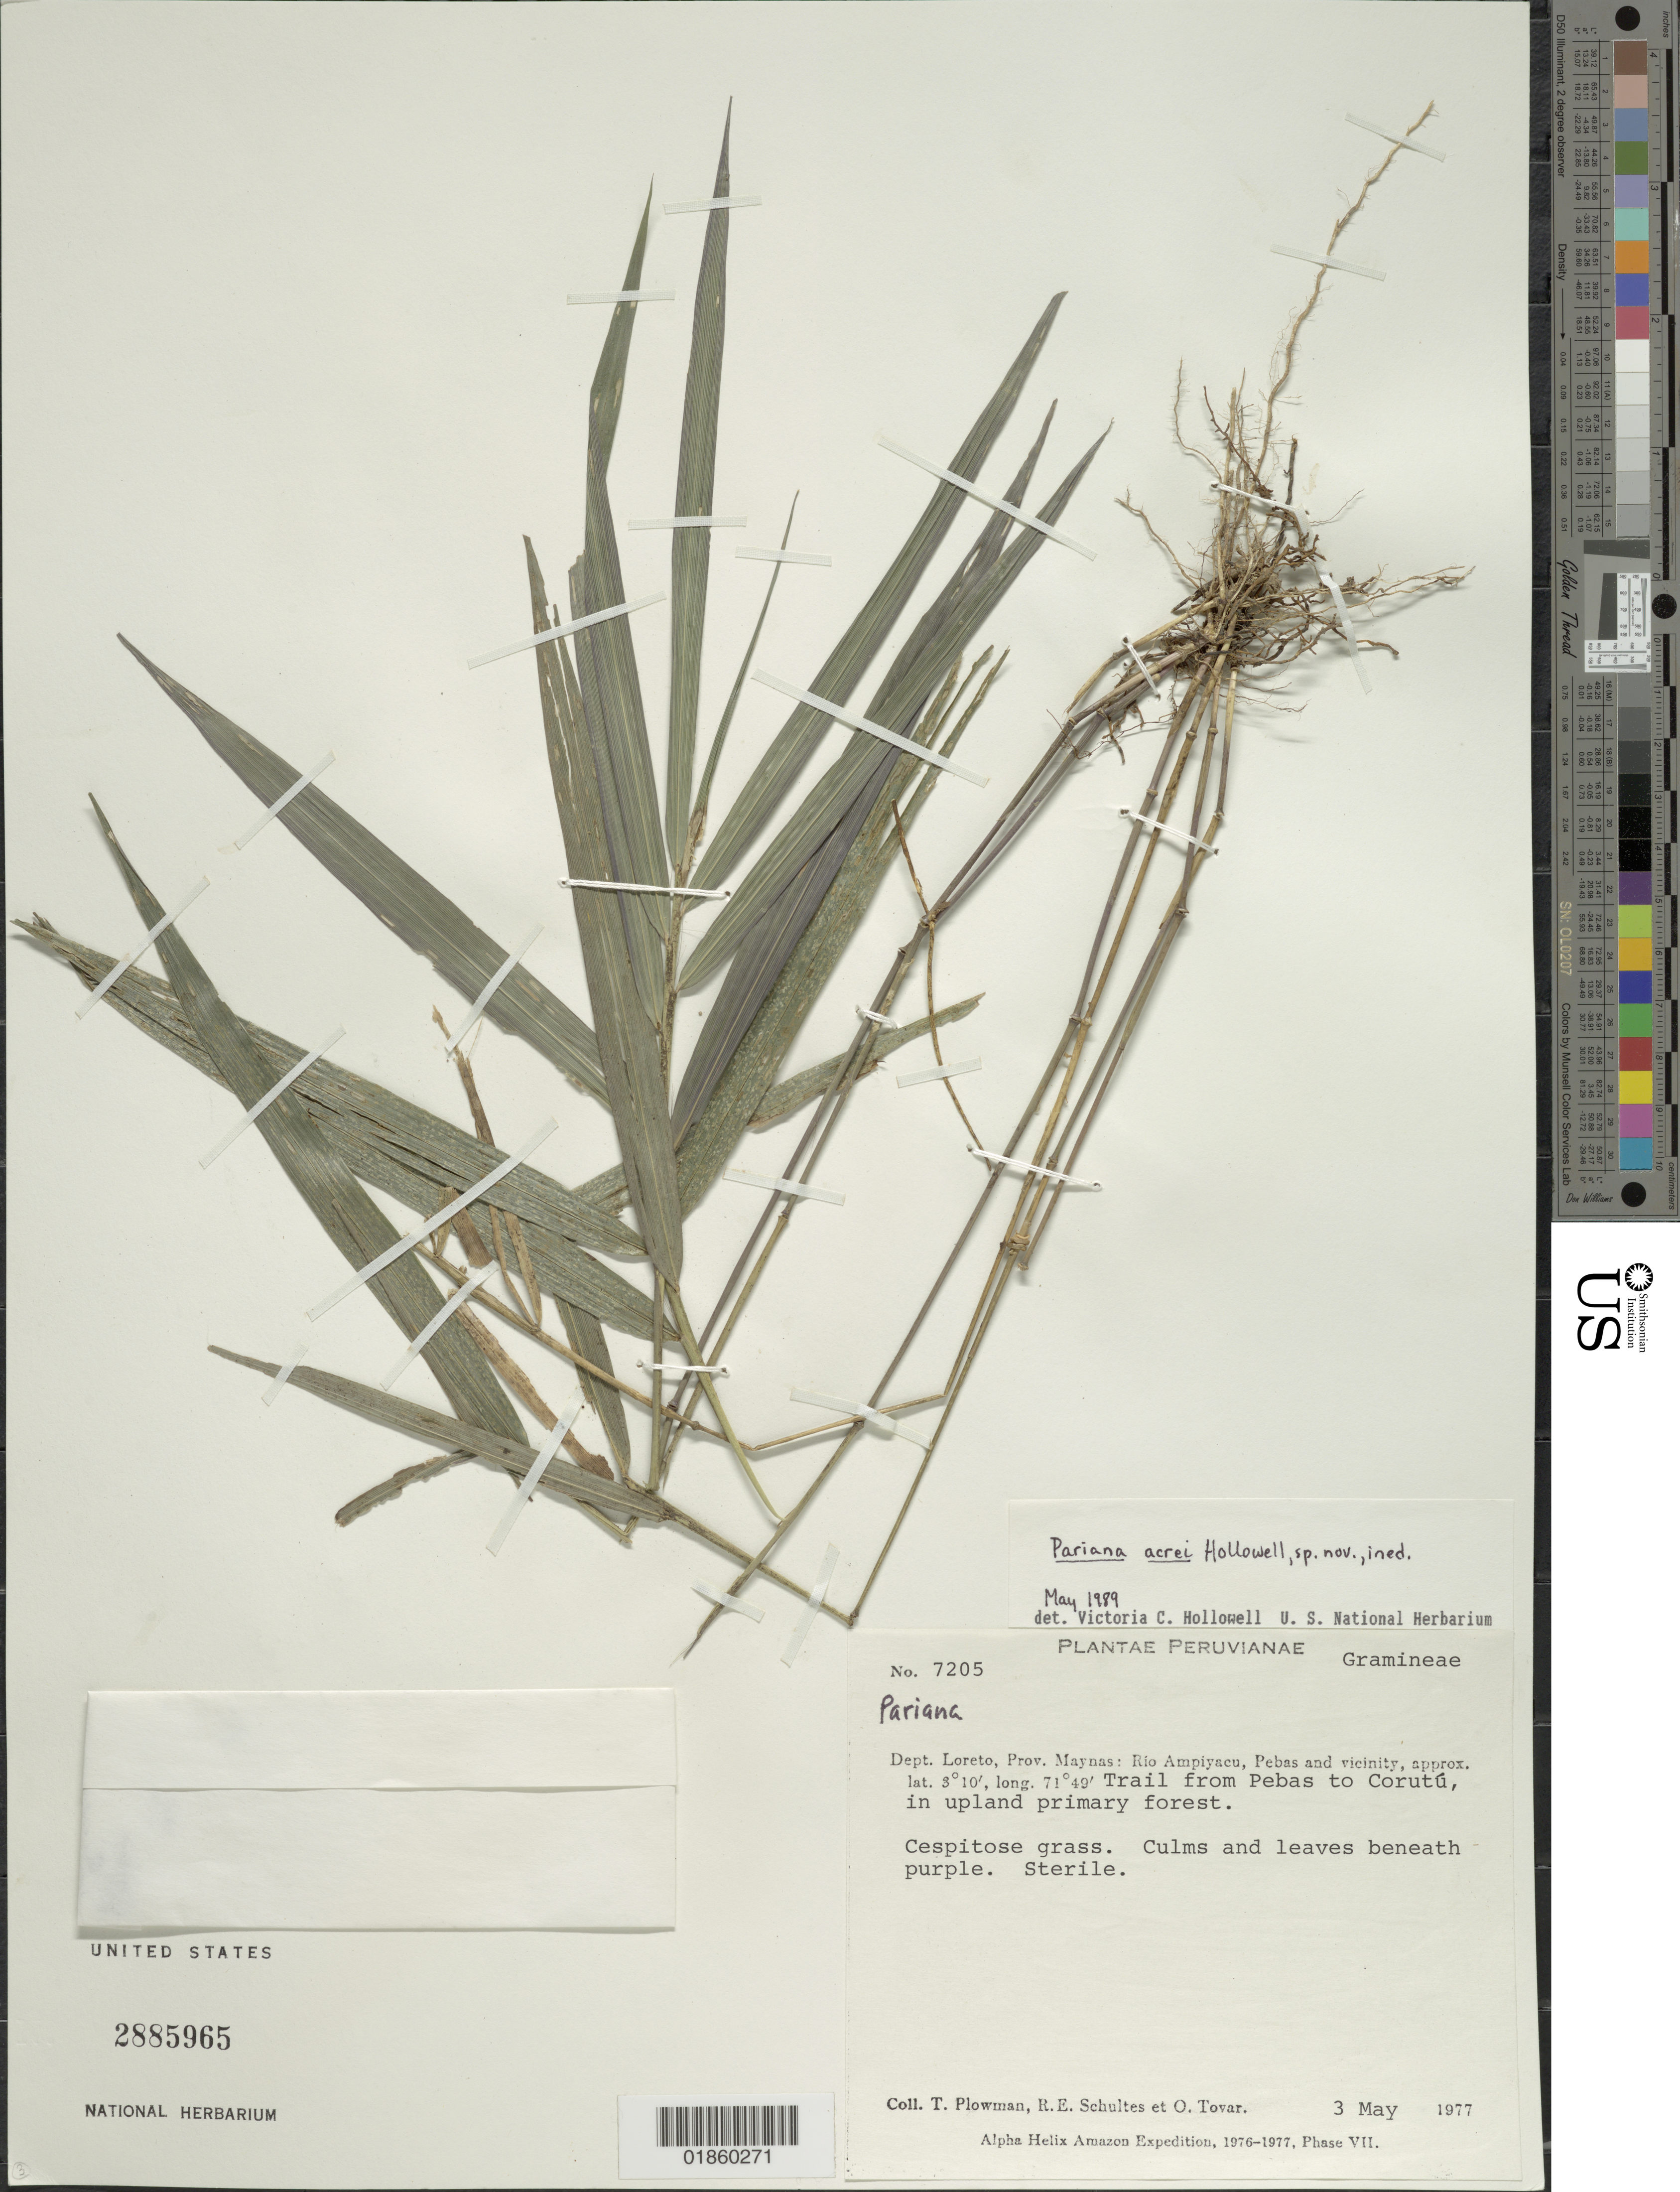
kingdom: Plantae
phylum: Tracheophyta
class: Liliopsida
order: Poales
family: Poaceae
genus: Pariana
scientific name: Pariana acrei ined. 2019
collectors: T. Plowman, R. E. Schultes & O. Tovar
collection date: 1977-05-03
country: Peru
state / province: Loreto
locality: Dept. Loreto, Prov. Maynas: Rio Ampiyacu, Pebas and vicinity. Trail from Pebas to Corutu.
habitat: in upland primary forest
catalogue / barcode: US 2885965